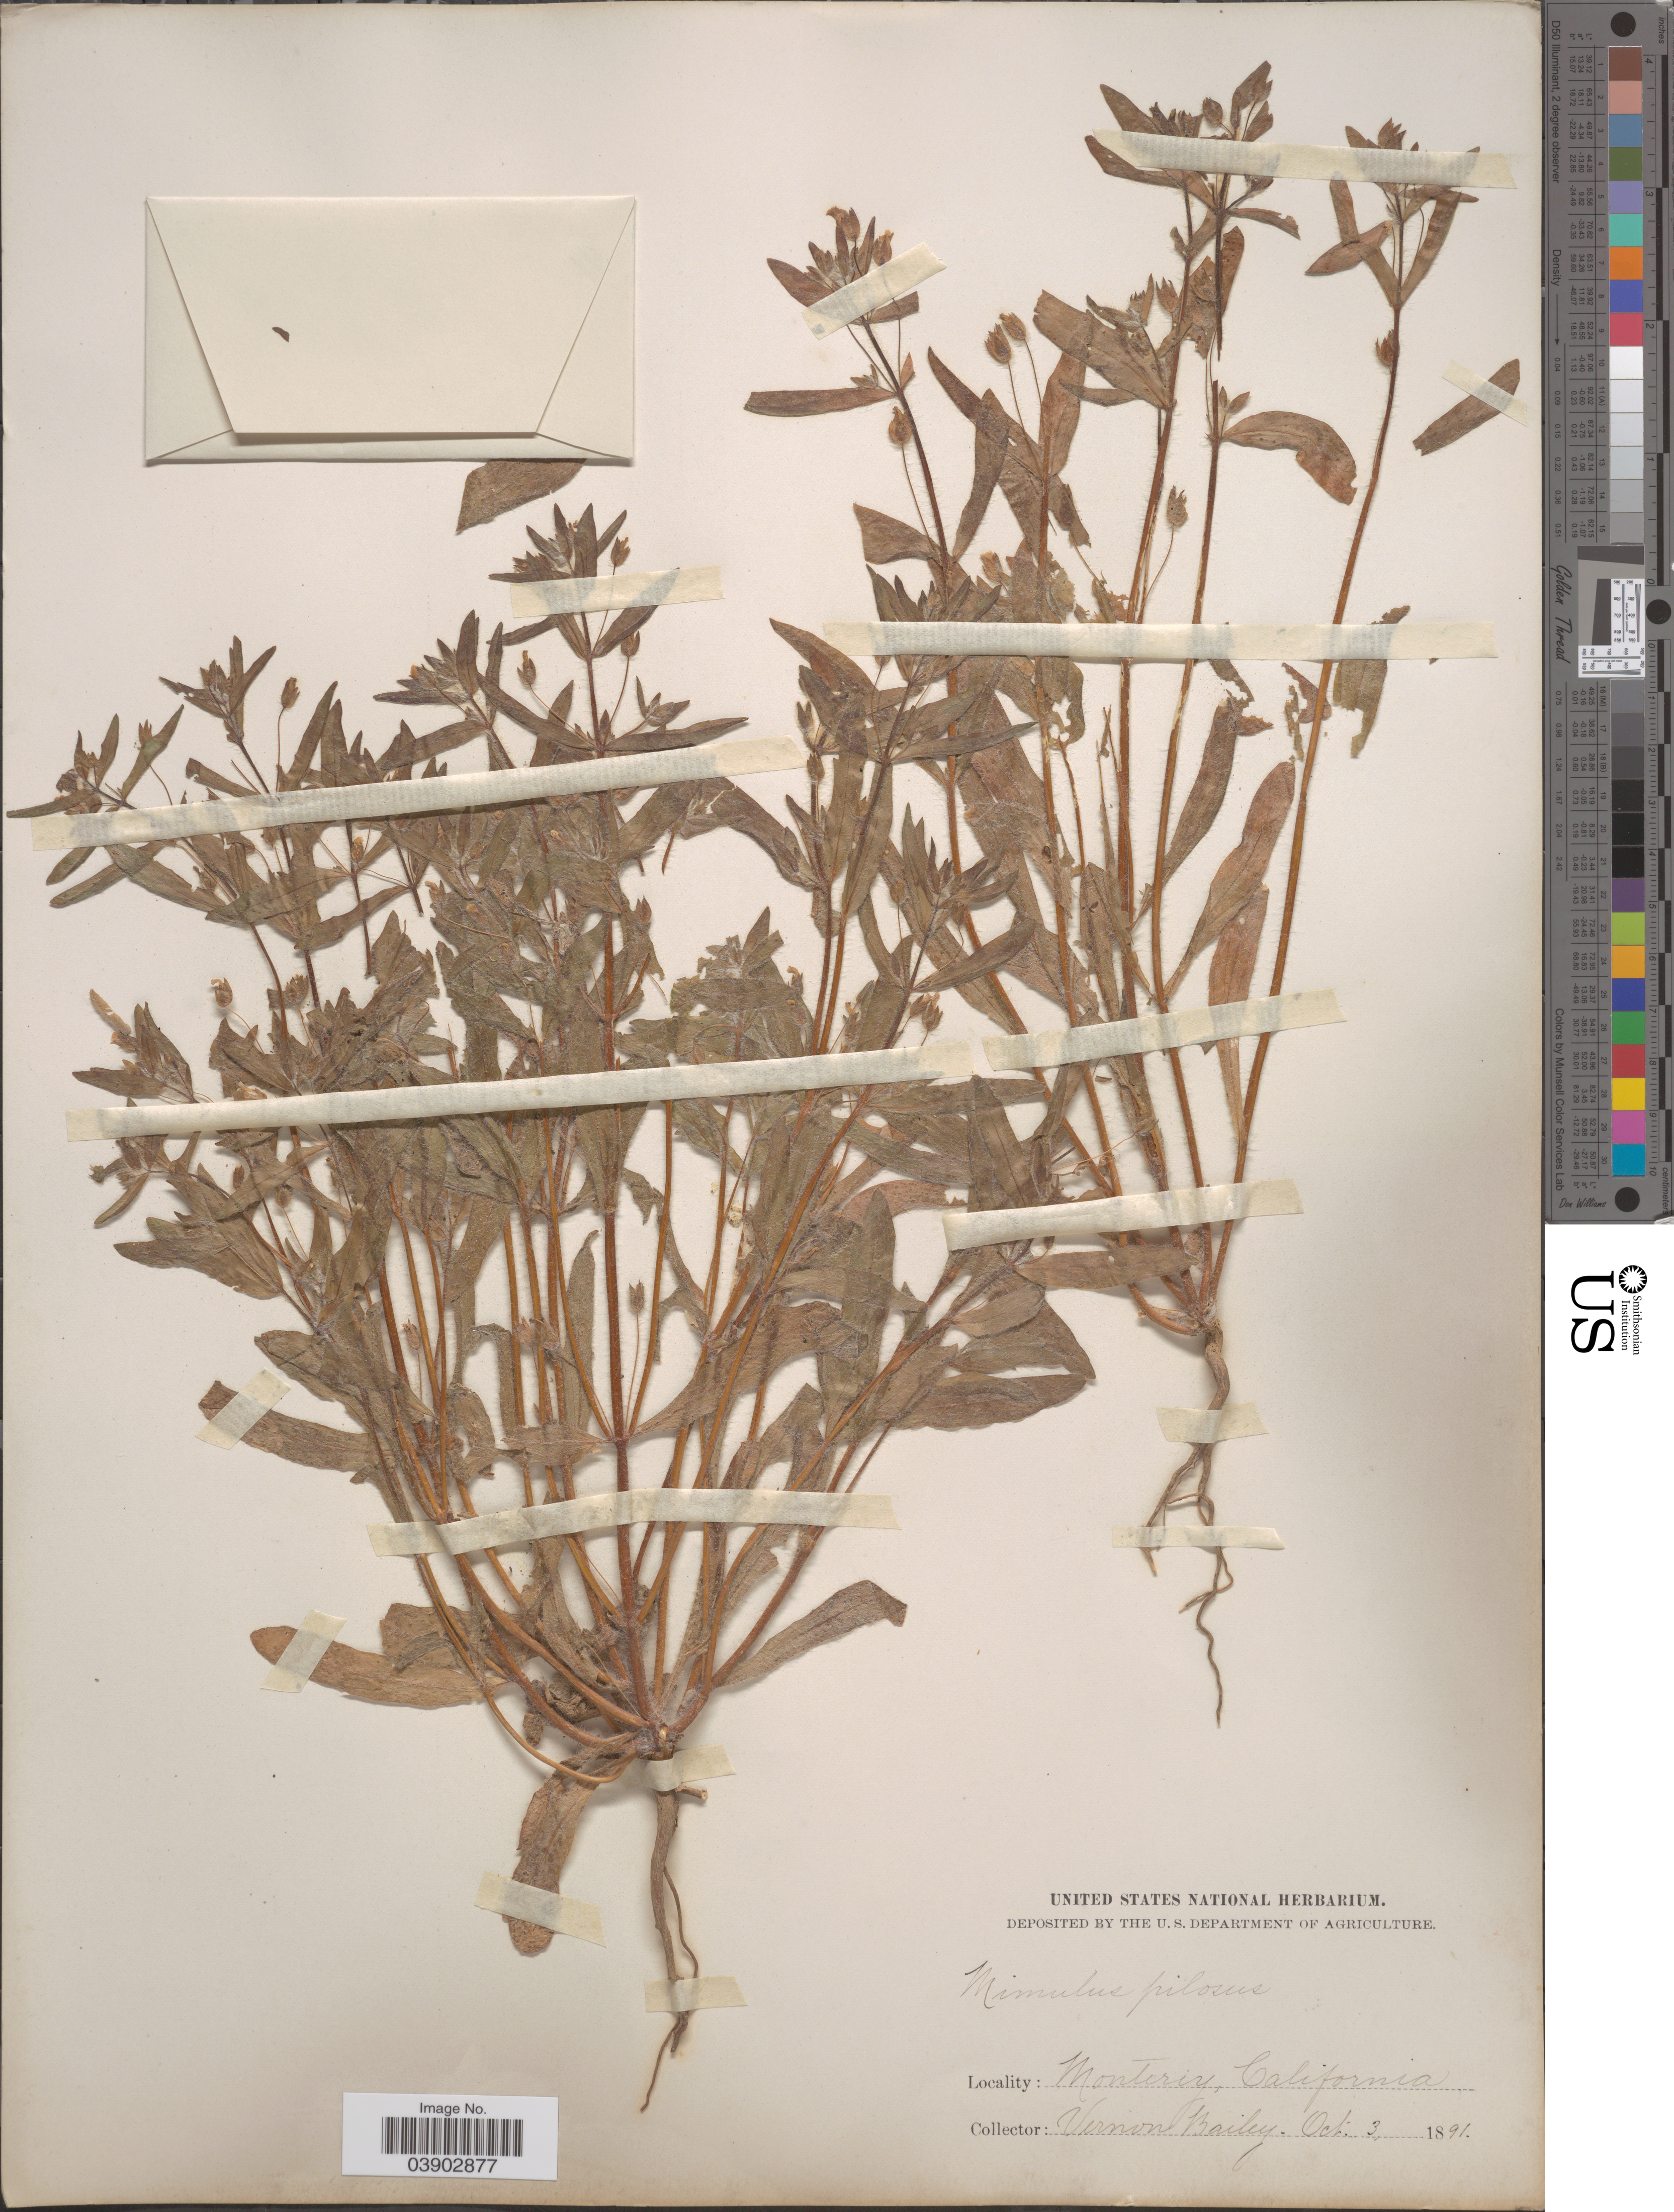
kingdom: Plantae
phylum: Tracheophyta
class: Magnoliopsida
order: Lamiales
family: Phrymaceae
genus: Mimetanthe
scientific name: Mimetanthe pilosa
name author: (Benth.) Greene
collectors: V. O. Bailey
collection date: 1891-10-03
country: United States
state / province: California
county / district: Monterey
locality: Monterey.